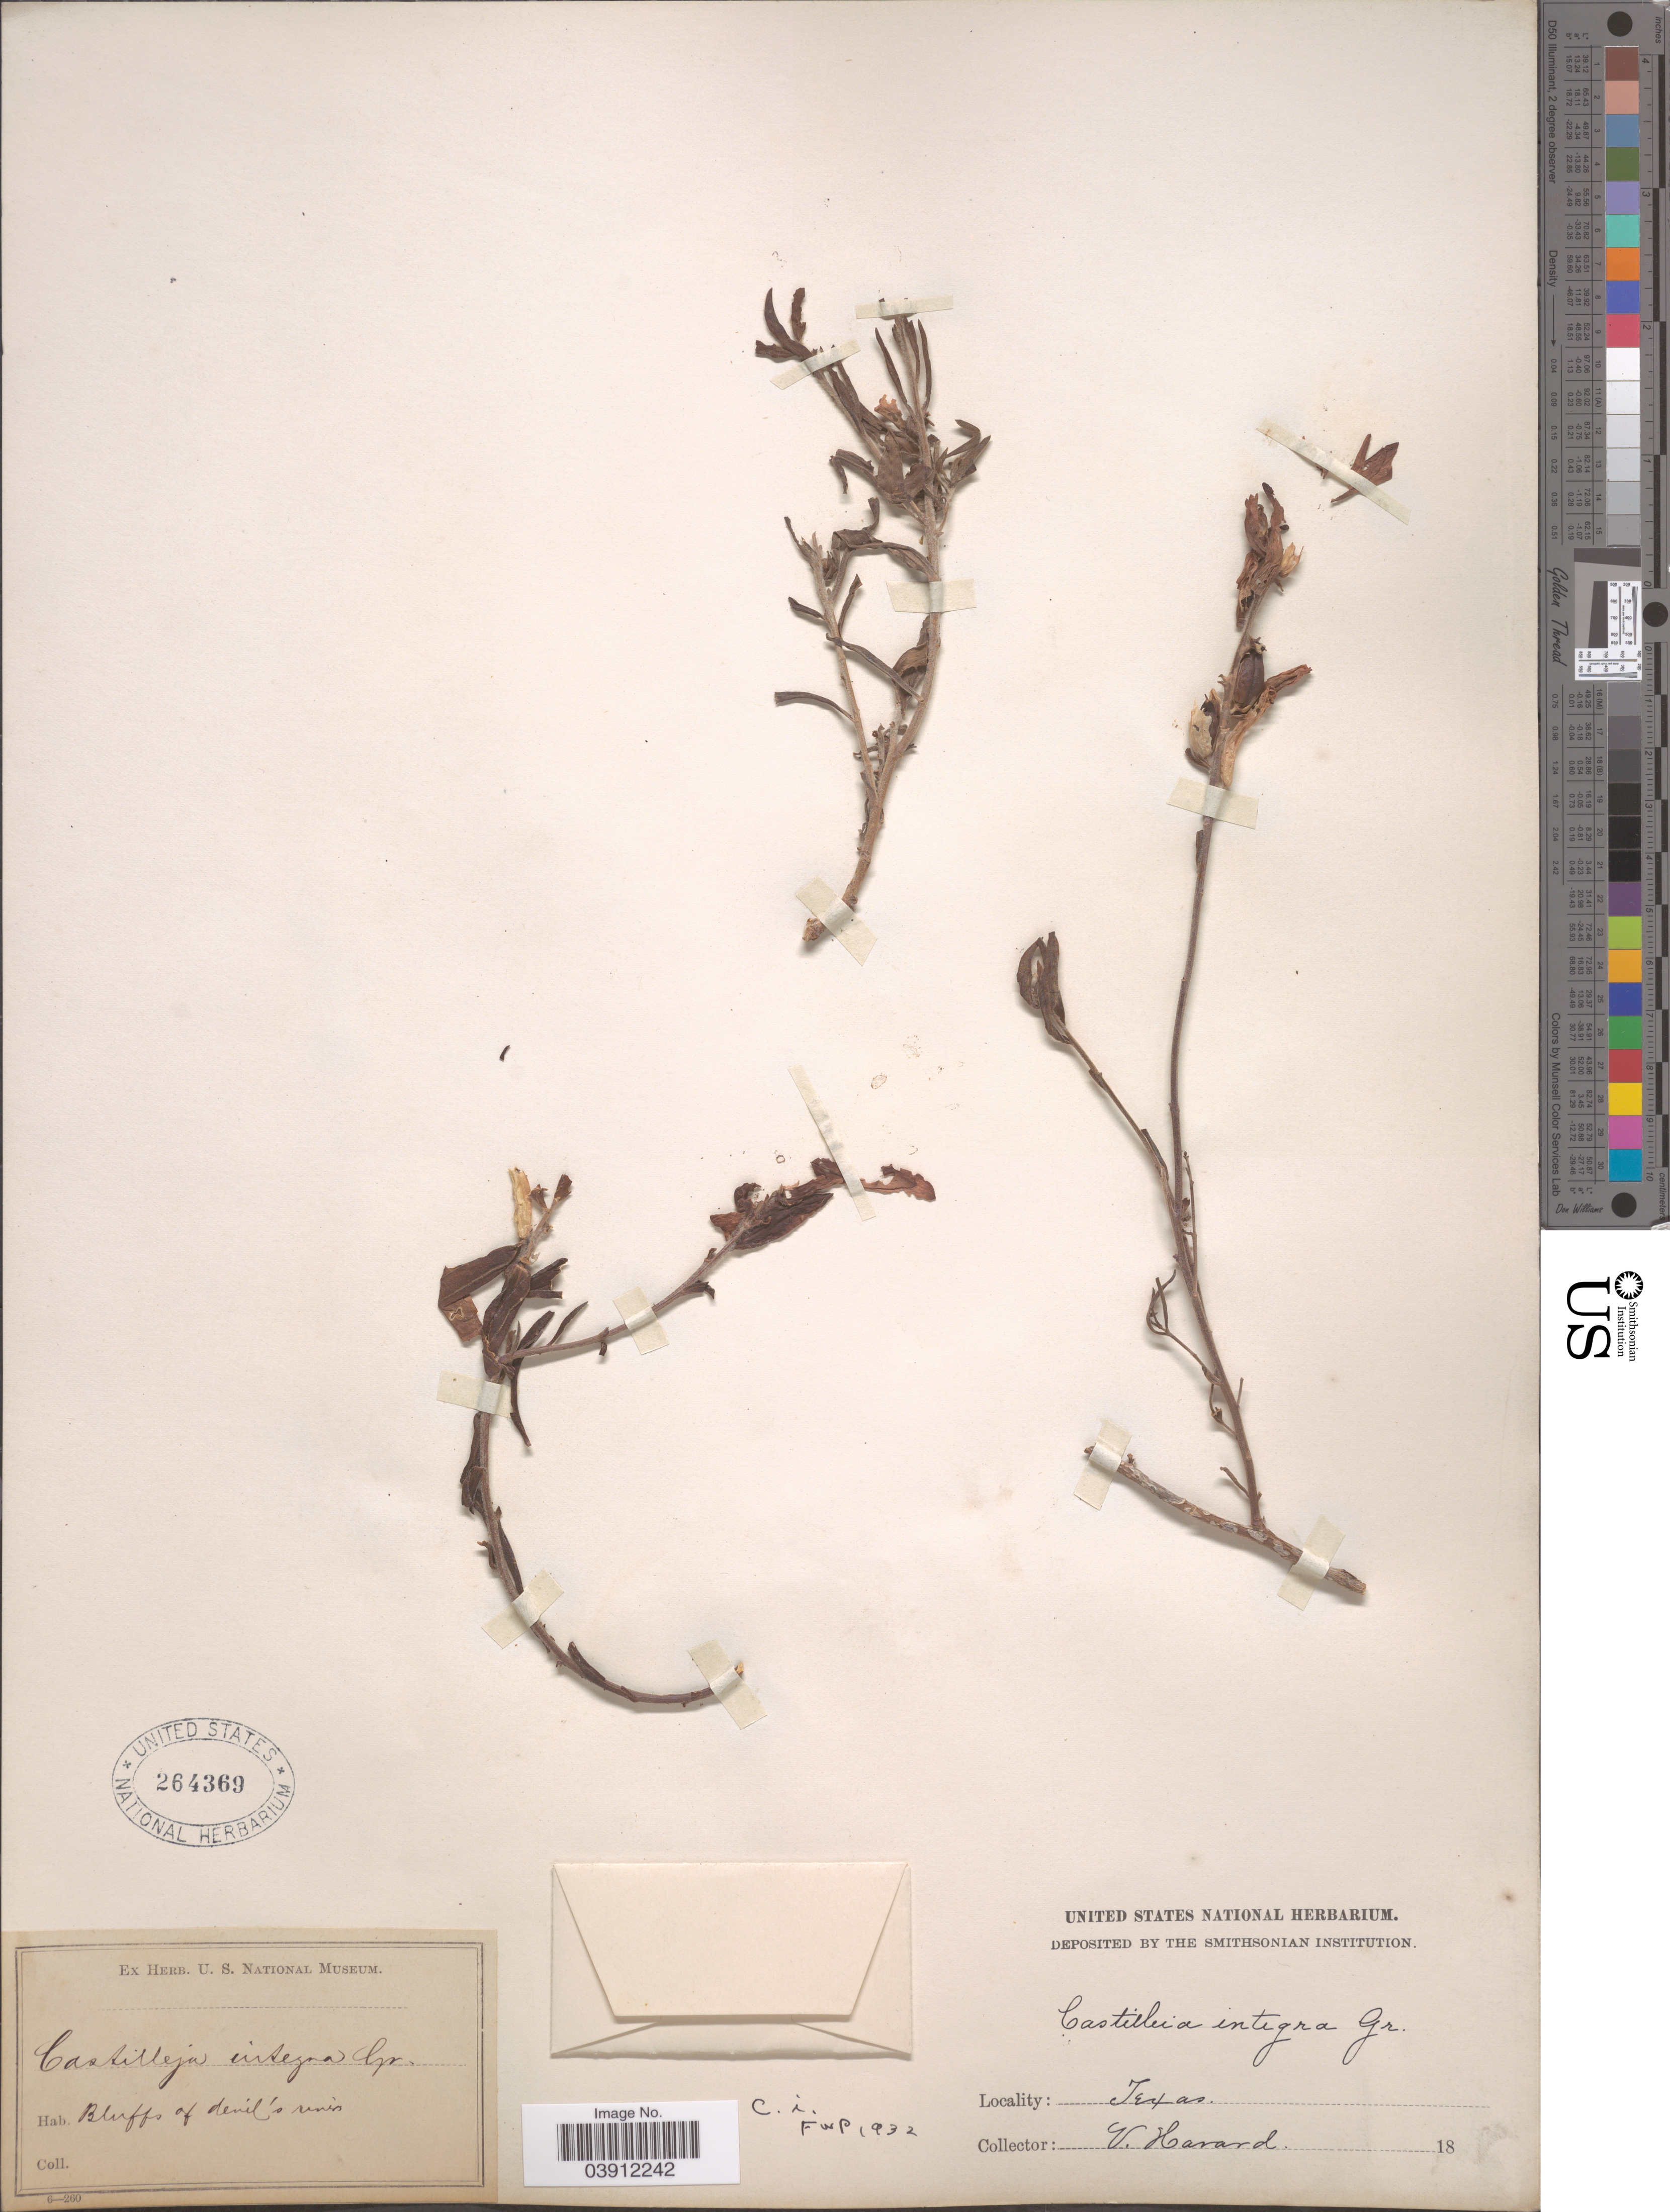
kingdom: Plantae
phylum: Tracheophyta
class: Magnoliopsida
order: Lamiales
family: Orobanchaceae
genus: Castilleja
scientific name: Castilleja integra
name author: A. Gray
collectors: V. Havard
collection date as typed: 18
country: United States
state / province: Texas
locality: Bluffs of Devil's rivers.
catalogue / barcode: US 264369